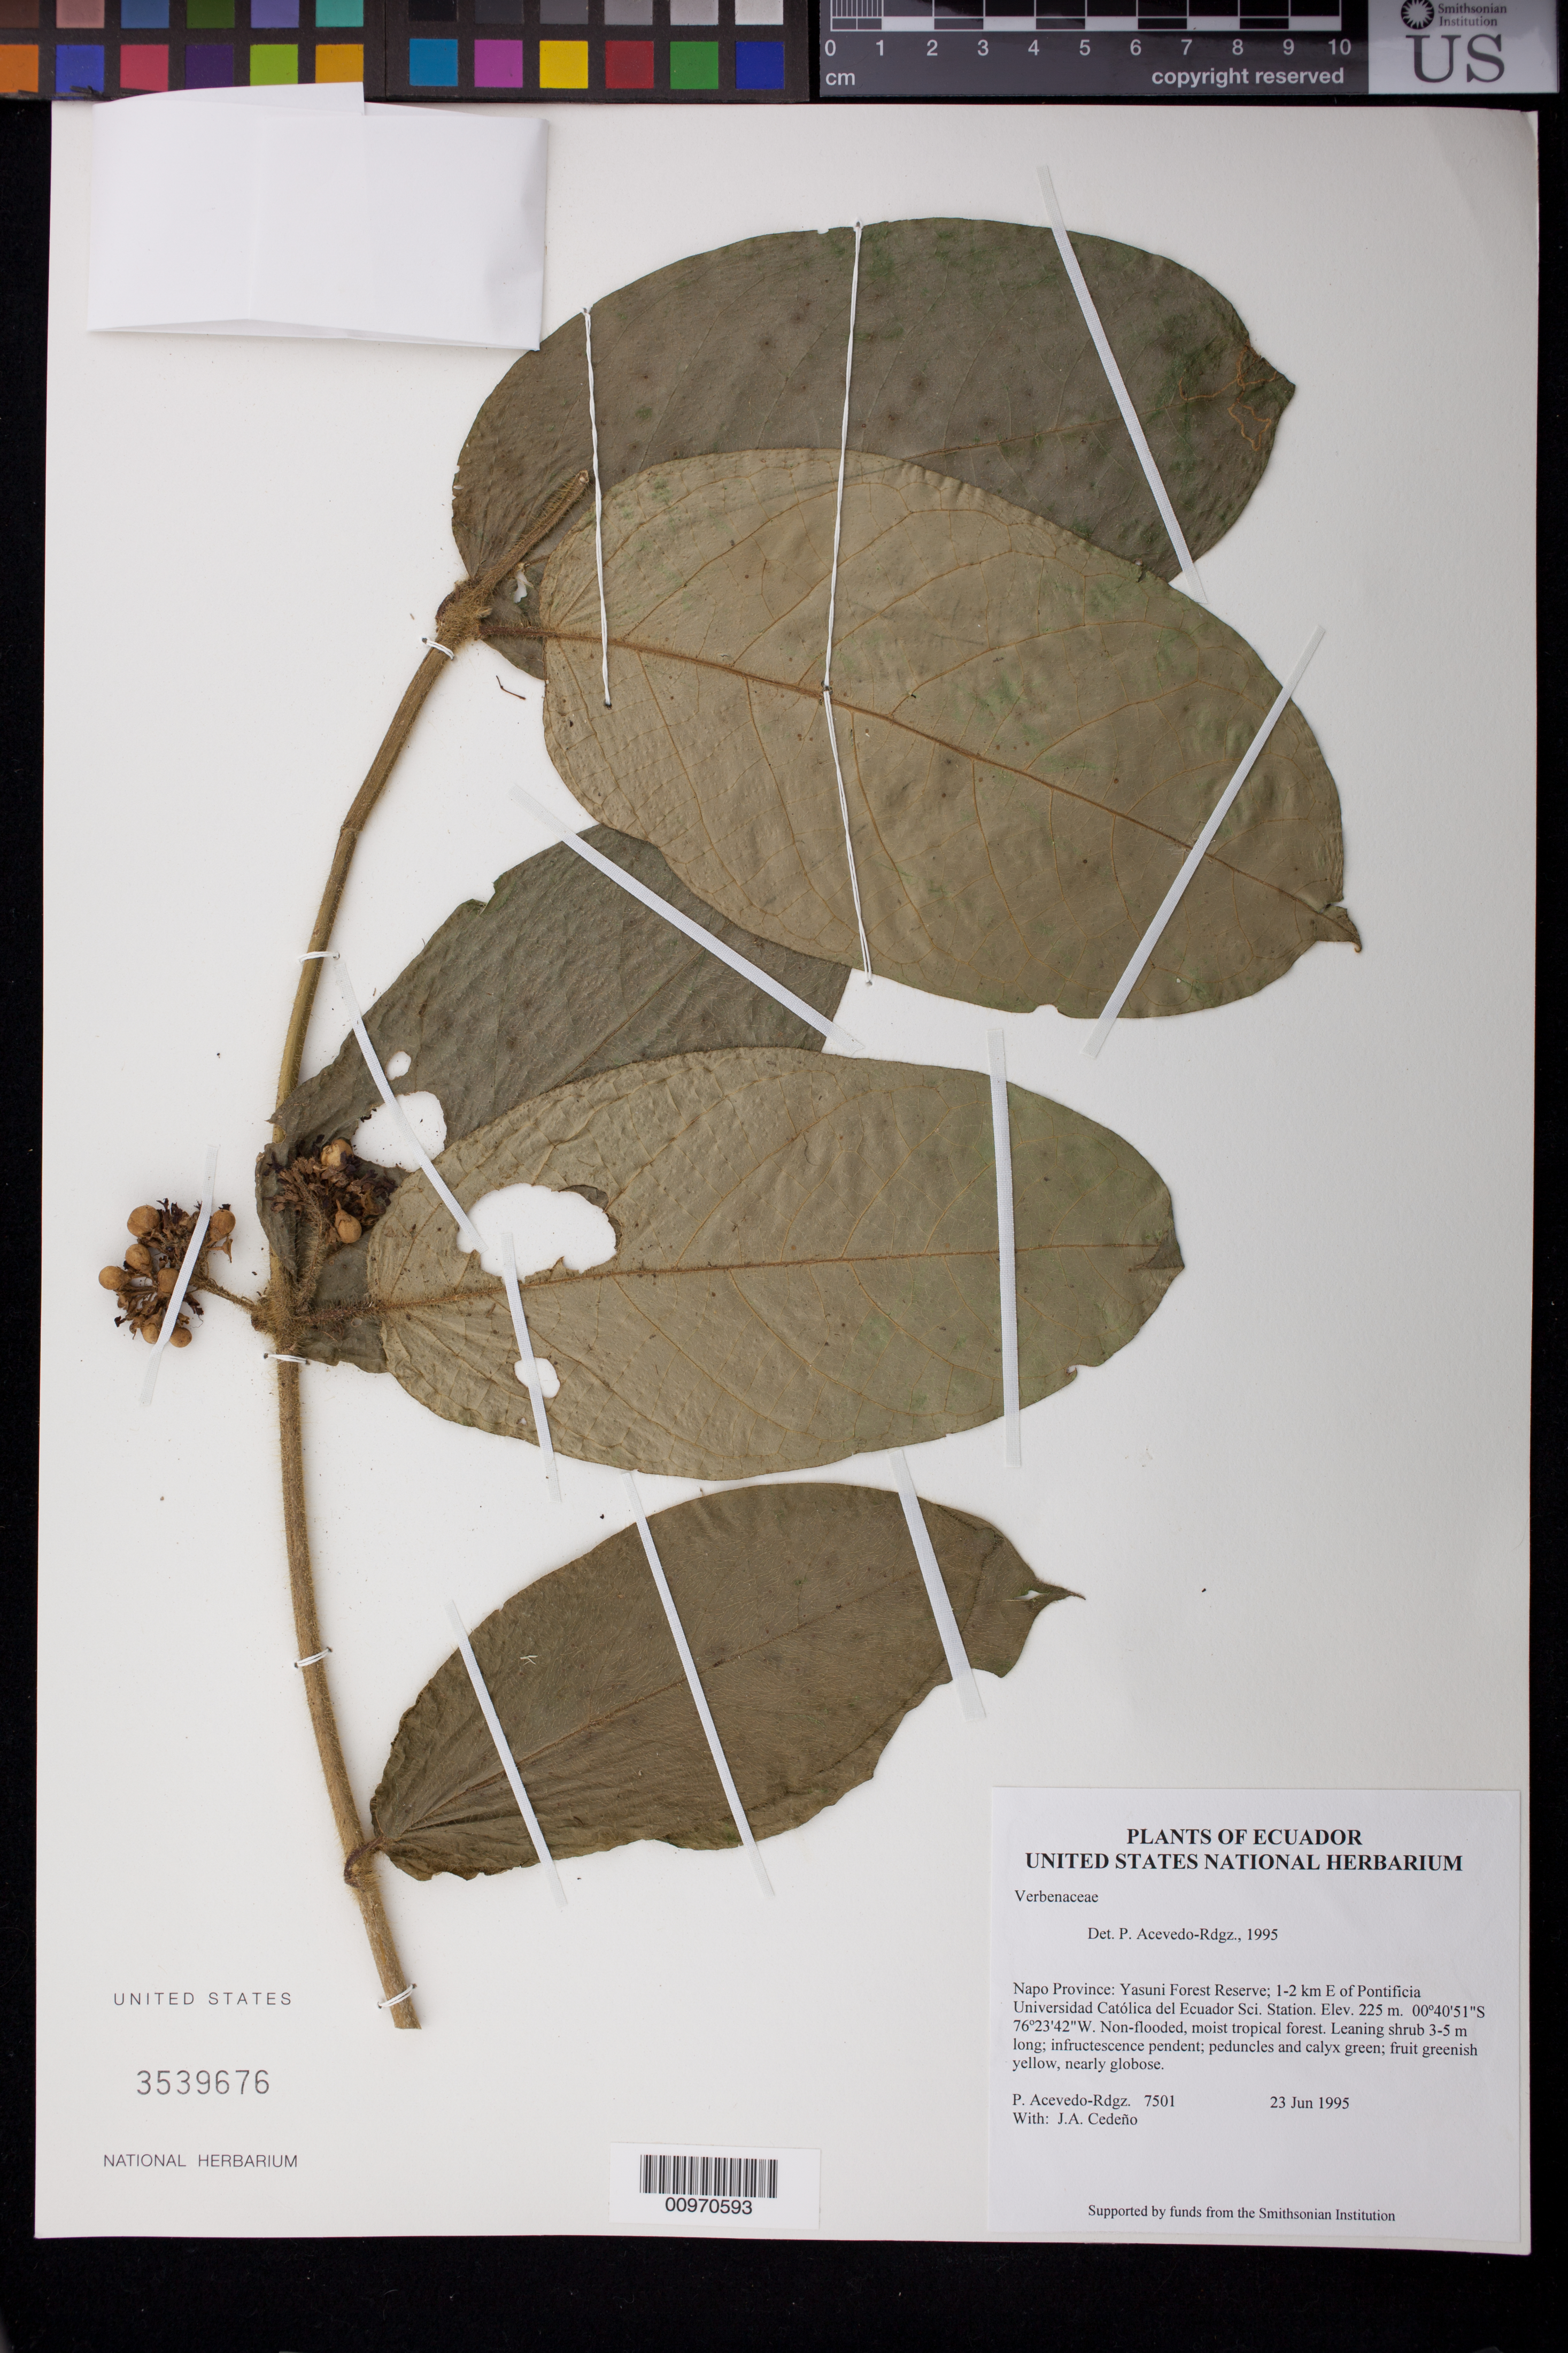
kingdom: Plantae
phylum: Tracheophyta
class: Magnoliopsida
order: Lamiales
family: Lamiaceae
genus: Aegiphila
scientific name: Aegiphila sp.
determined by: Acevedo-Rodríguez, P., (BOT), Smithsonian Institution - National Museum of Natural History (UNITED STATES)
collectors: P. Acevedo-Rodr. & J. A. Cedeño M.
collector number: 7501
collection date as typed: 23 Jun 1995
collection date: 1995-06-23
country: Ecuador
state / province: Napo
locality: Napo Province: Yasuni Forest Reserve; 1-2 km E of Pontificia Universidad Católica del Ecuador Sci. Station.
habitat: Non-flooded, moist tropical forest.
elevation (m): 225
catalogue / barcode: US 3539676